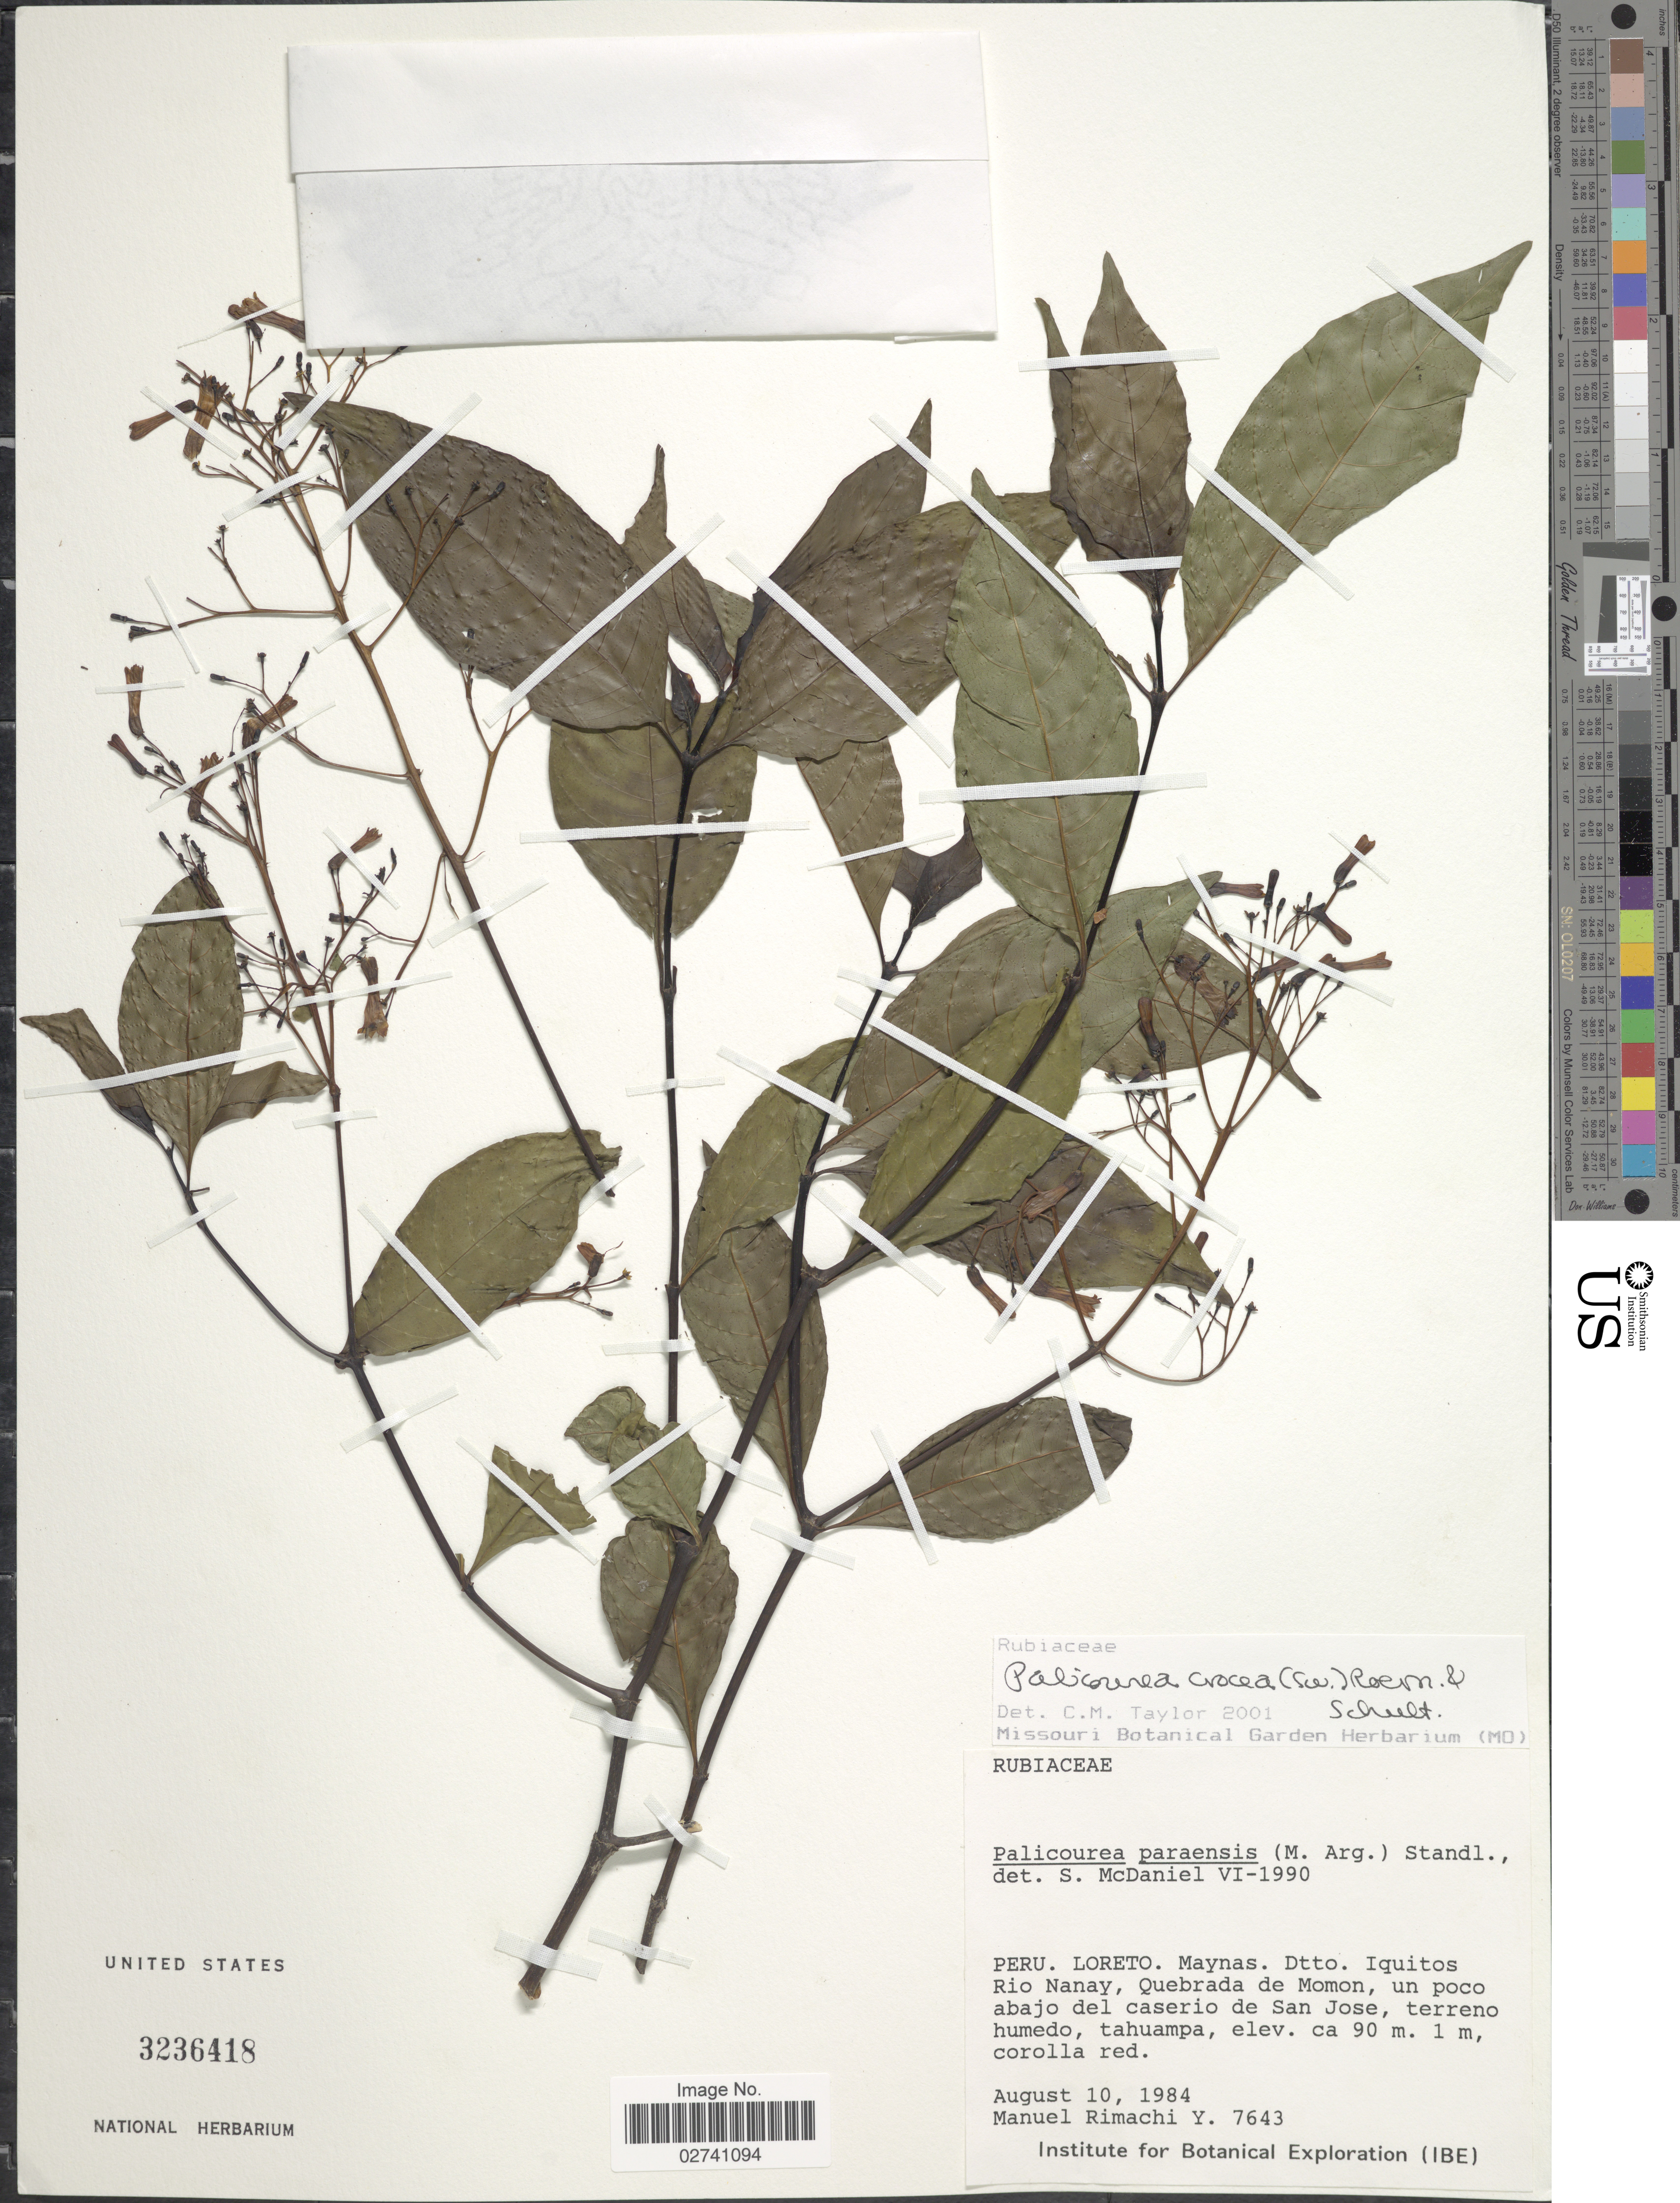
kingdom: Plantae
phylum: Tracheophyta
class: Magnoliopsida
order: Gentianales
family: Rubiaceae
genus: Palicourea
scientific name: Palicourea crocea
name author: (Sw.) Schult.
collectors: M. Rimachi Y.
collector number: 7643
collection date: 1984-08-10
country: Peru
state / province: Loreto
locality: Maynas. Dtto. Iquitos Rio Nanay, Quebrada de Momon, un poco abajo del caserio de San Jose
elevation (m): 90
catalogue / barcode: US 3236418